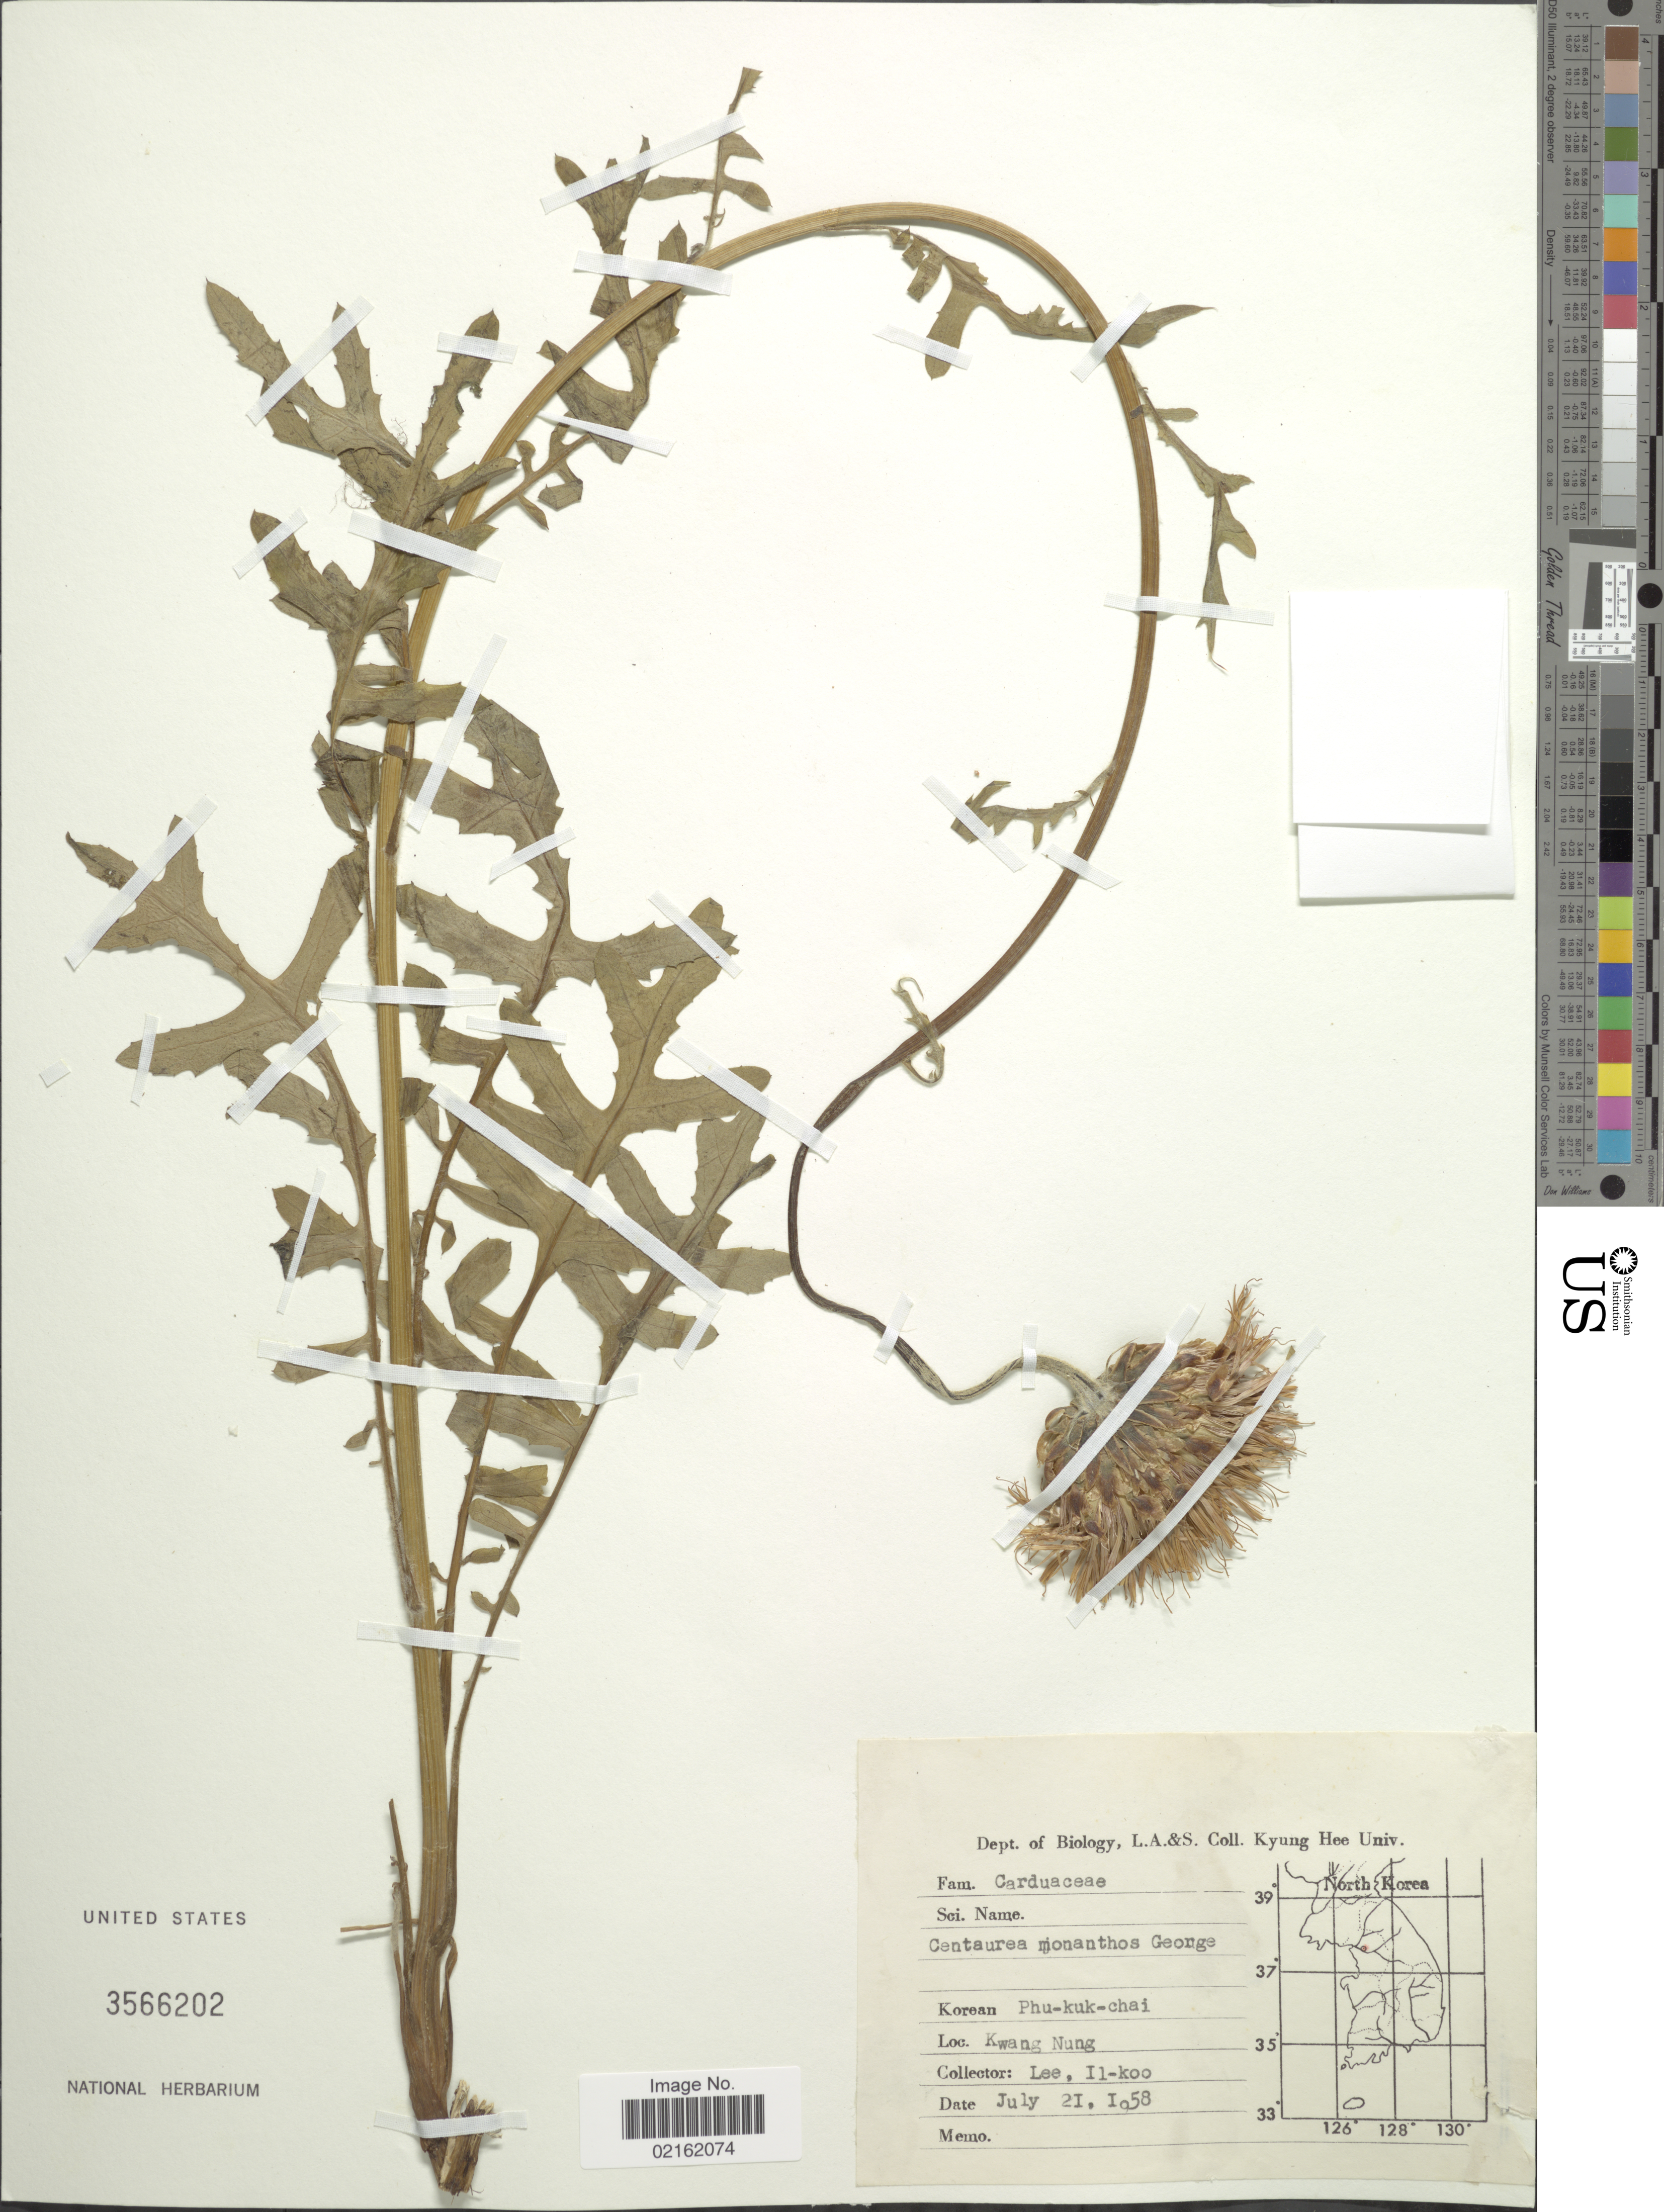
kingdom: Plantae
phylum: Tracheophyta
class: Magnoliopsida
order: Asterales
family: Asteraceae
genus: Leuzea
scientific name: Leuzea uniflora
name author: (L.) Holub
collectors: Il-Ko Lee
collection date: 1958-07-21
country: South Korea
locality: Korea, Kwang Nung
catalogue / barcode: US 3566202